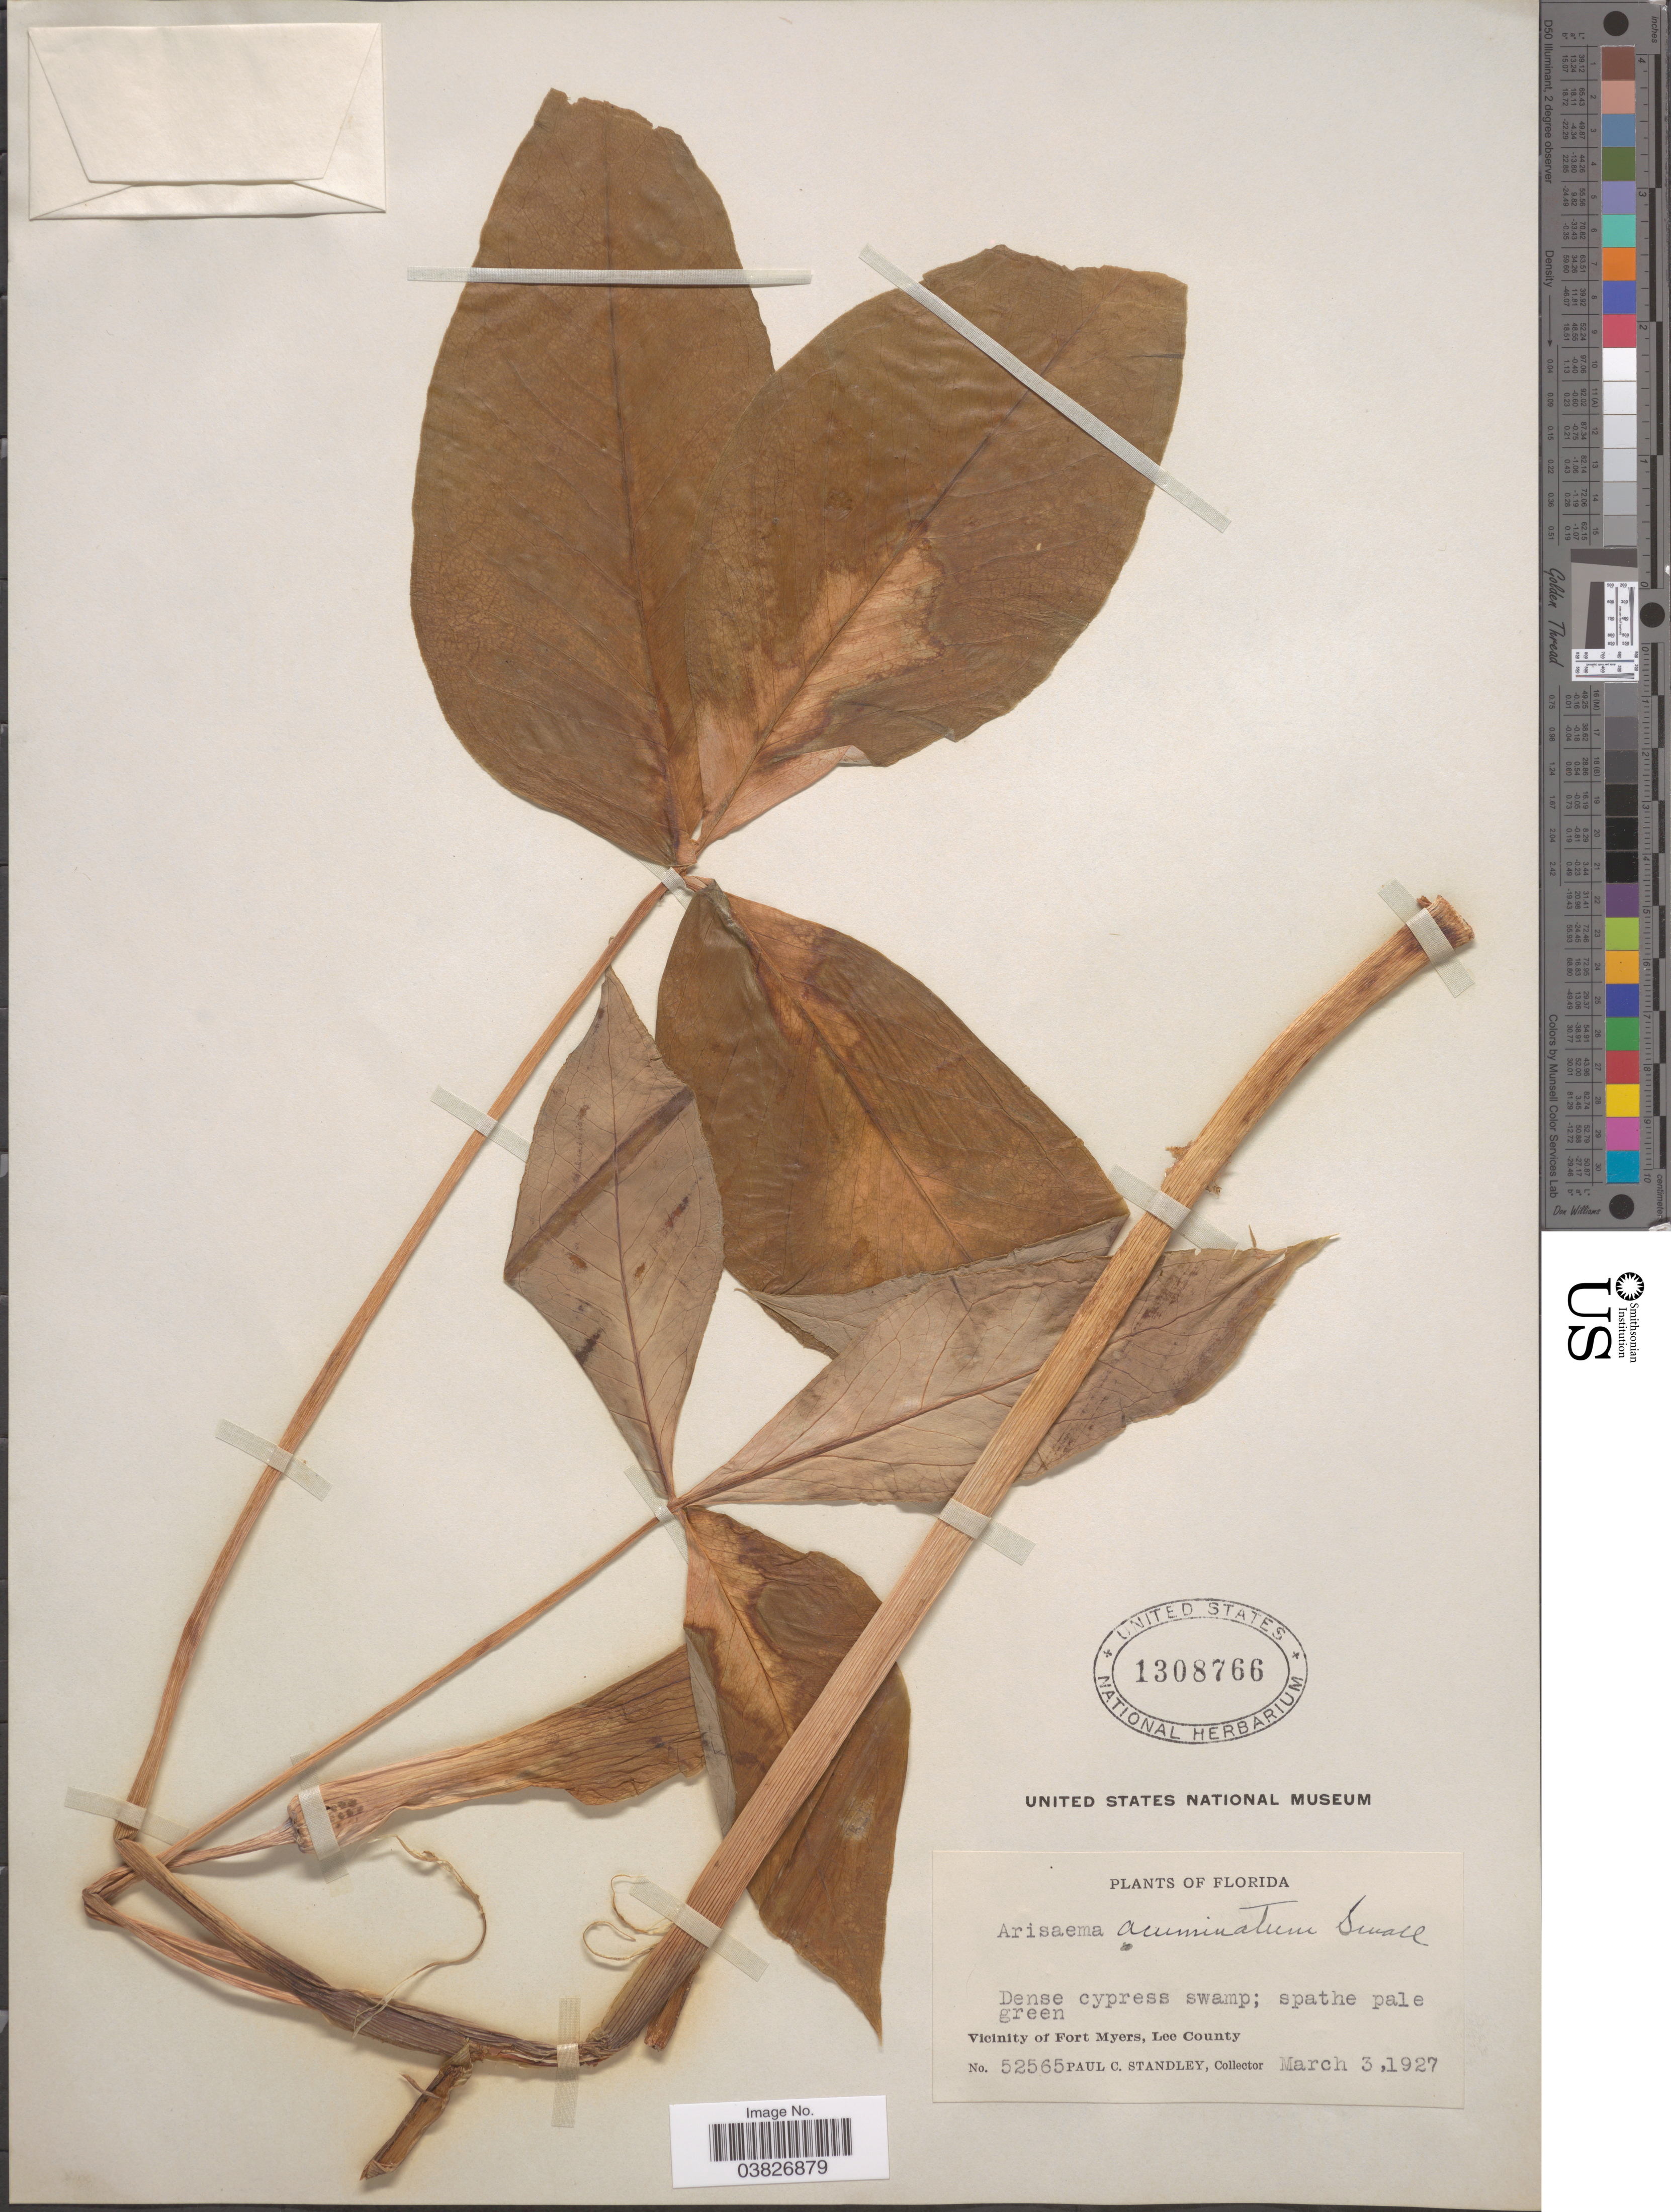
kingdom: Plantae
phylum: Tracheophyta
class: Liliopsida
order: Alismatales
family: Araceae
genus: Arisaema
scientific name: Arisaema acuminatum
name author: Small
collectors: P. C. Standley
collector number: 52565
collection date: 1927-03-03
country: United States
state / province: Florida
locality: Vicinity of Fort Myers, Lee County.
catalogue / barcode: US 1308766